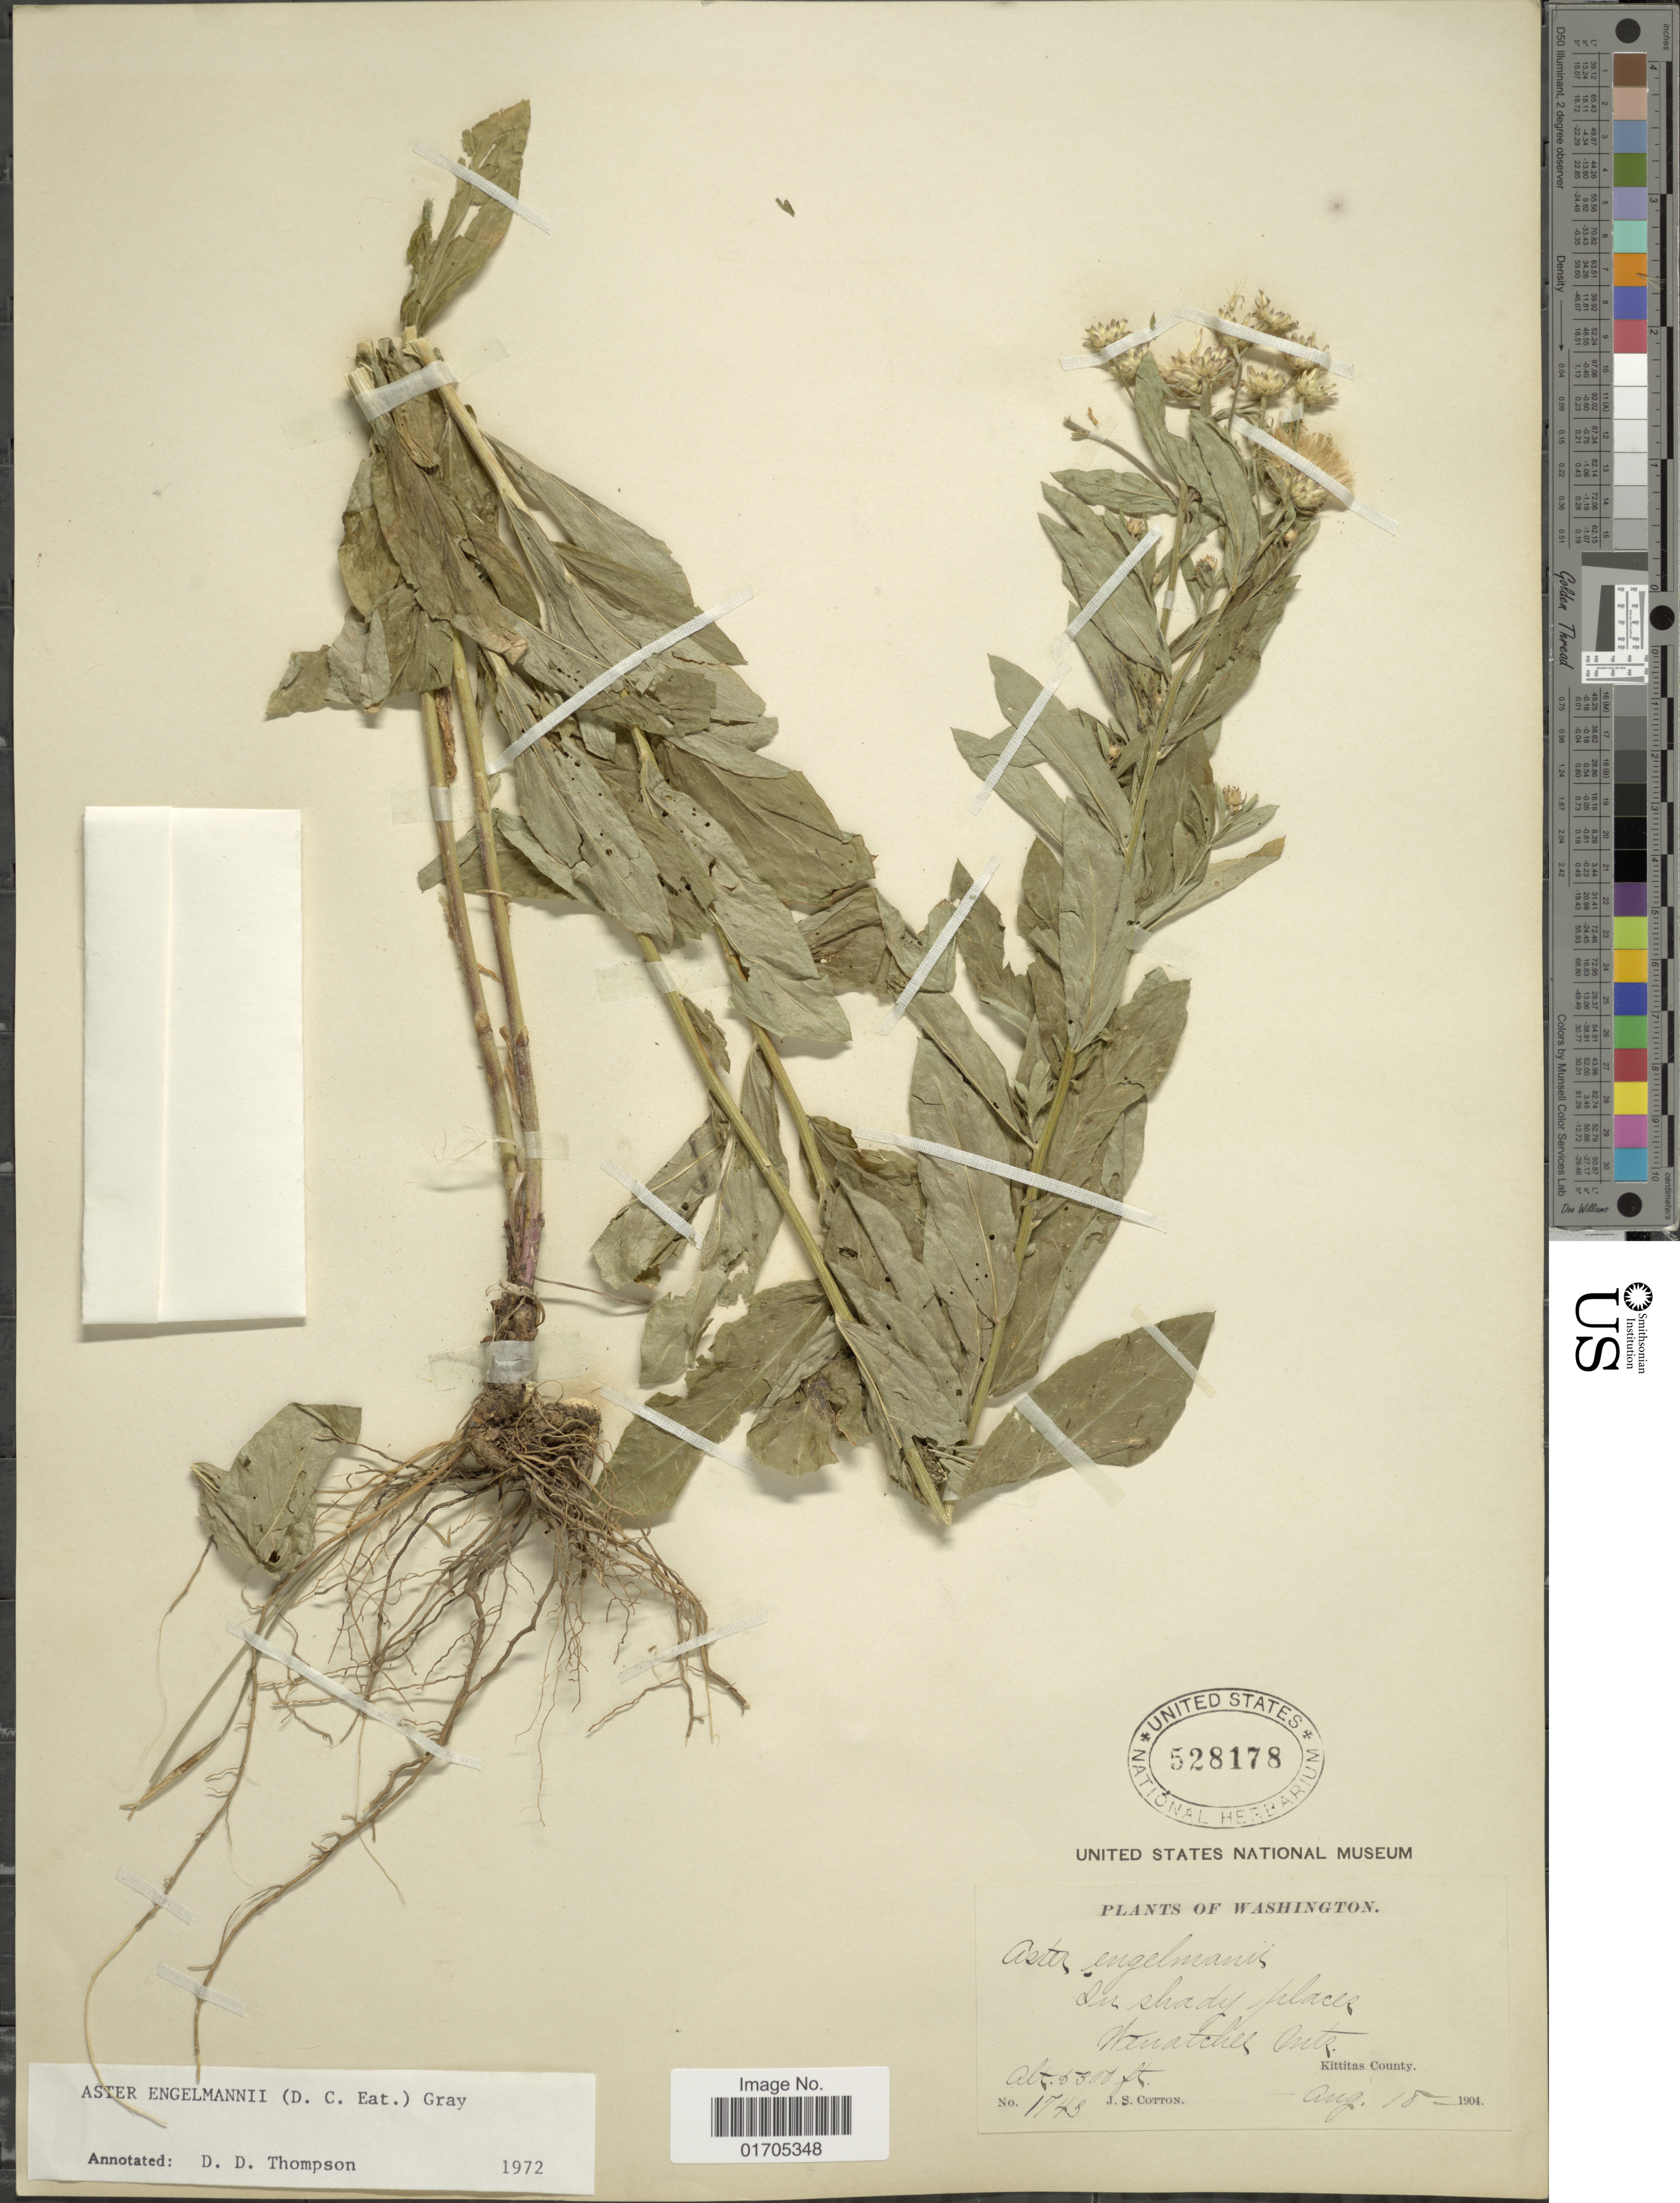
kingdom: Plantae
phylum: Tracheophyta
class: Magnoliopsida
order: Asterales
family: Asteraceae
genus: Eucephalus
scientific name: Eucephalus engelmannii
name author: (D.C. Eaton) Greene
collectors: J. S. Cotton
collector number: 1743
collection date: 1904-08-18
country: United States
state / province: Washington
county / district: Kittitas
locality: Washington. In shady places, Wenatches Mts. Kittitas County.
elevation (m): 1615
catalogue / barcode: US 528178